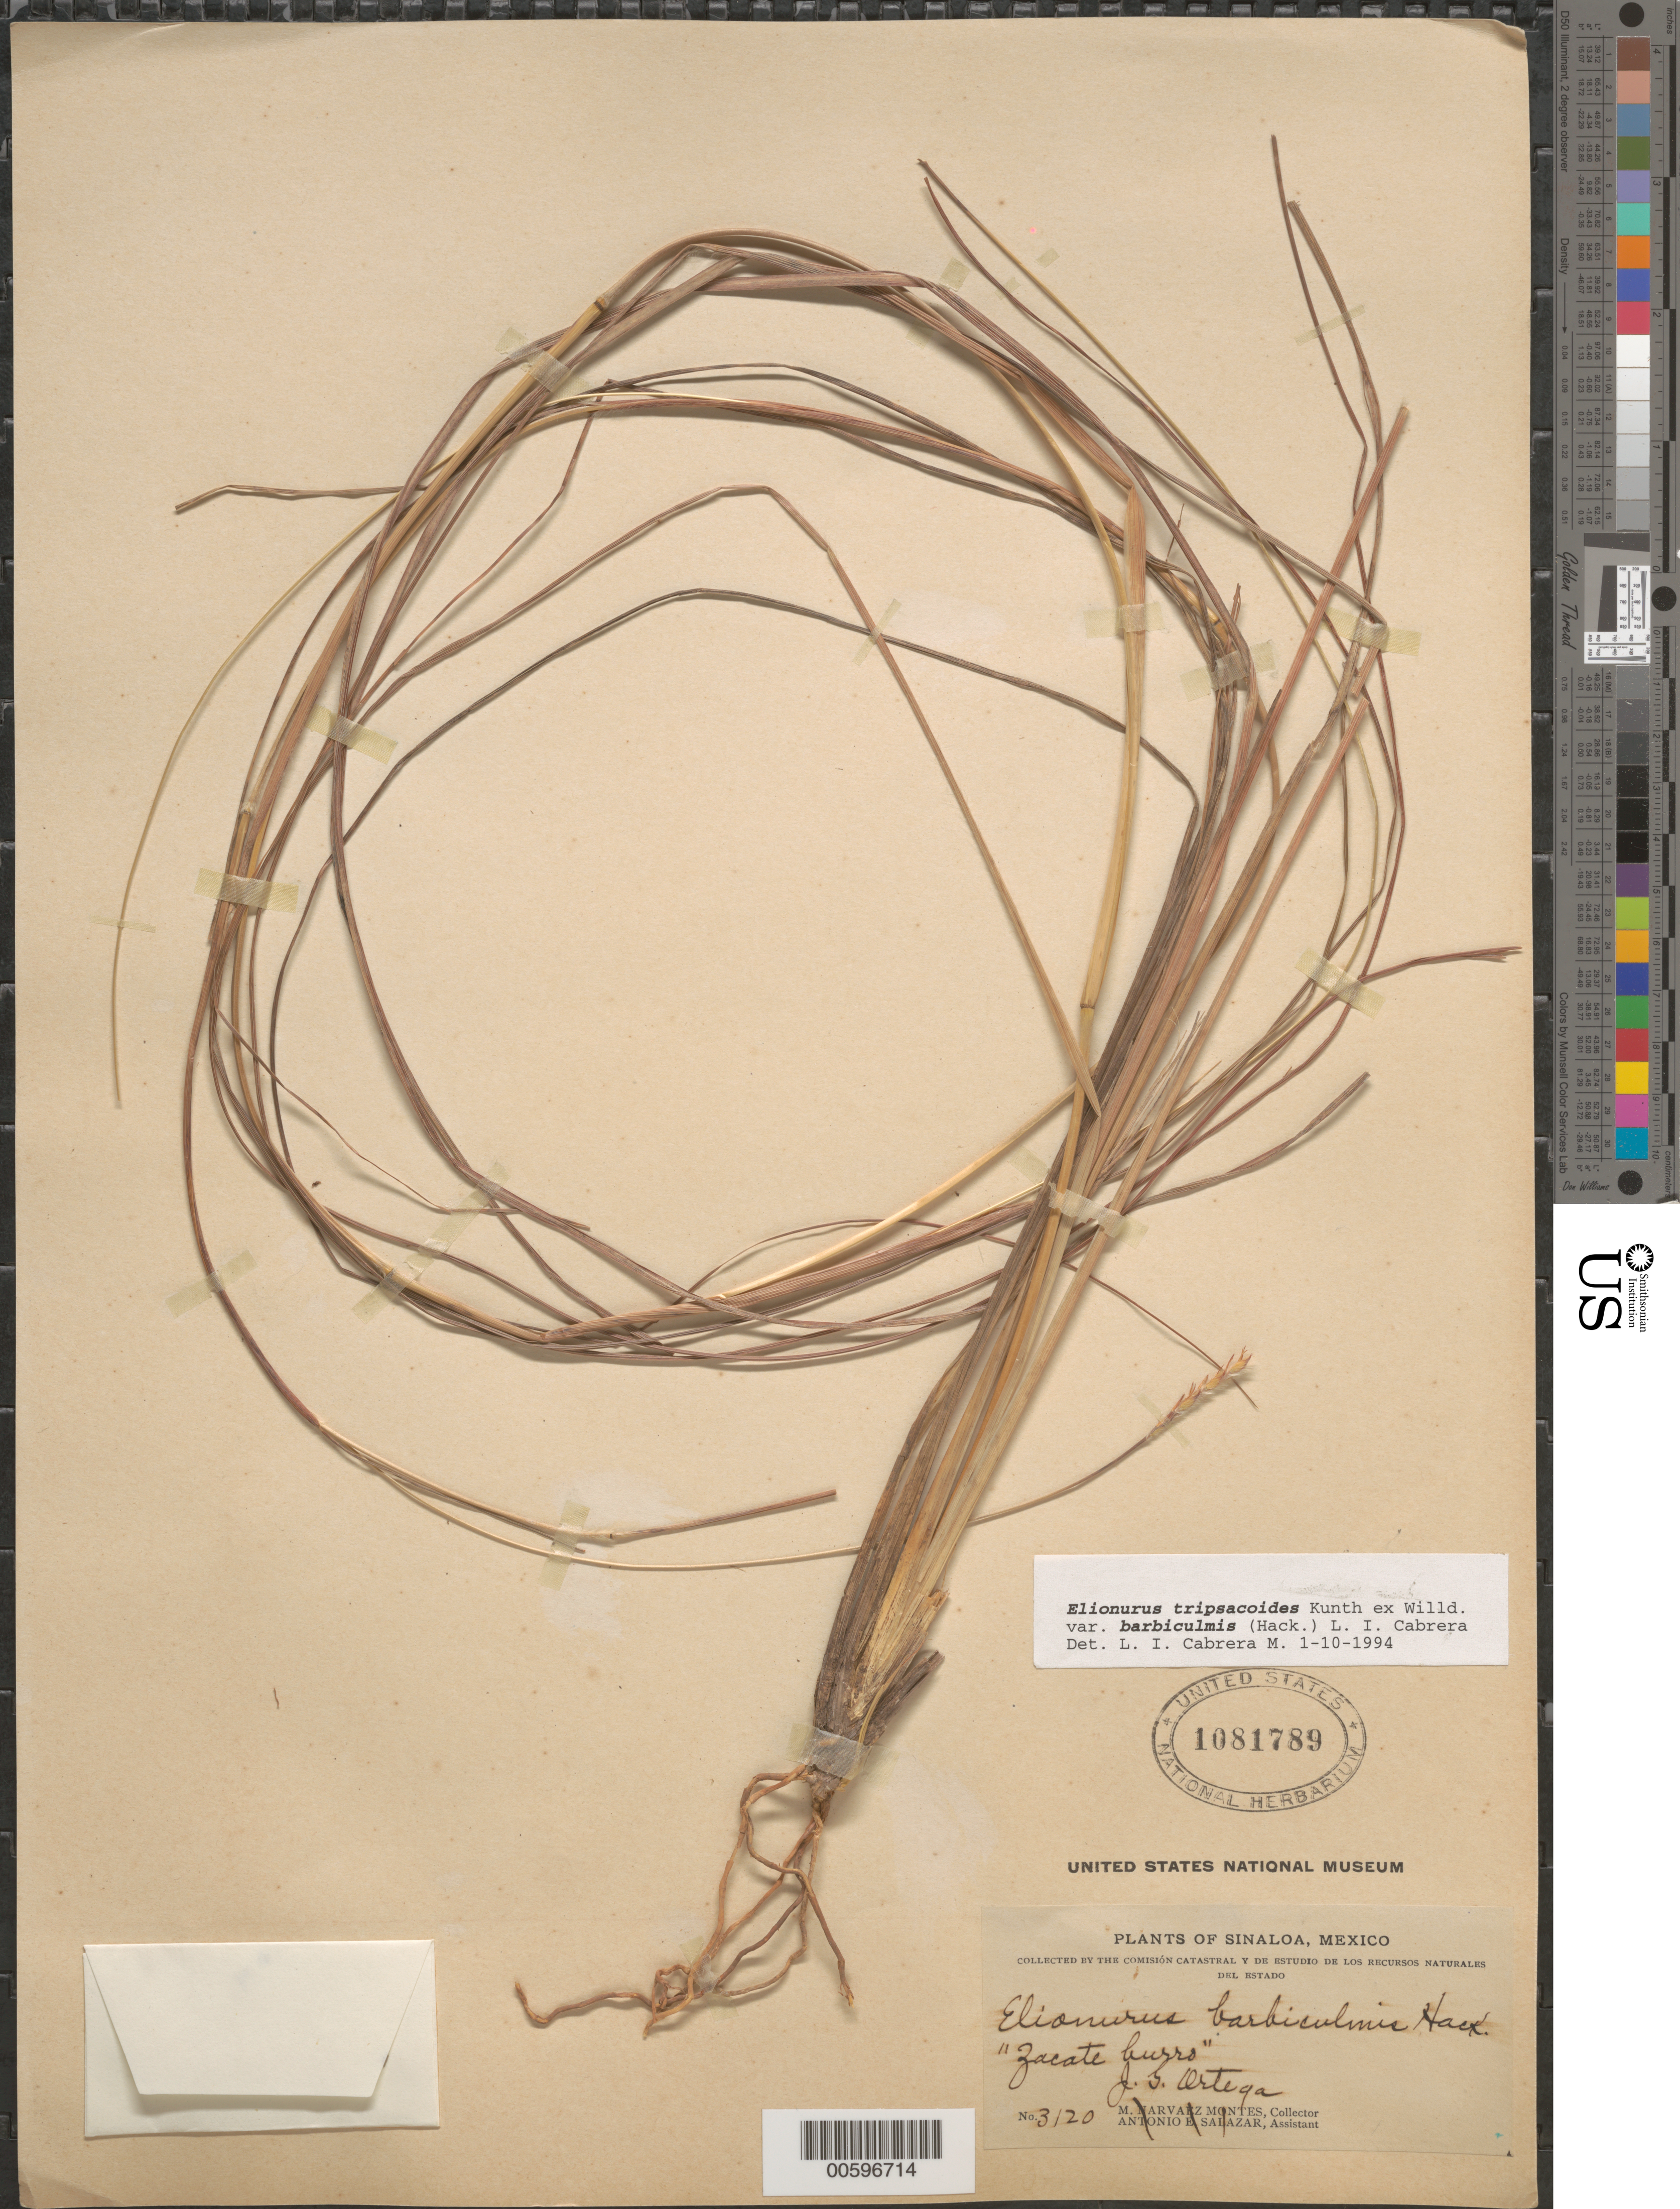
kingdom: Plantae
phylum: Tracheophyta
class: Liliopsida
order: Poales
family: Poaceae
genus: Elionurus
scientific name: Elionurus tripsacoides var. barbiculmis (Hack.) L.I. Cabrera & Dávila, comb. ined.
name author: (Hack.) L.I. Cabrera & Dávila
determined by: Cabrera M., L. I.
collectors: J. Ortega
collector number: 3120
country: Mexico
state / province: Sinaloa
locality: "Zacate burro".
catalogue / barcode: US 1081789